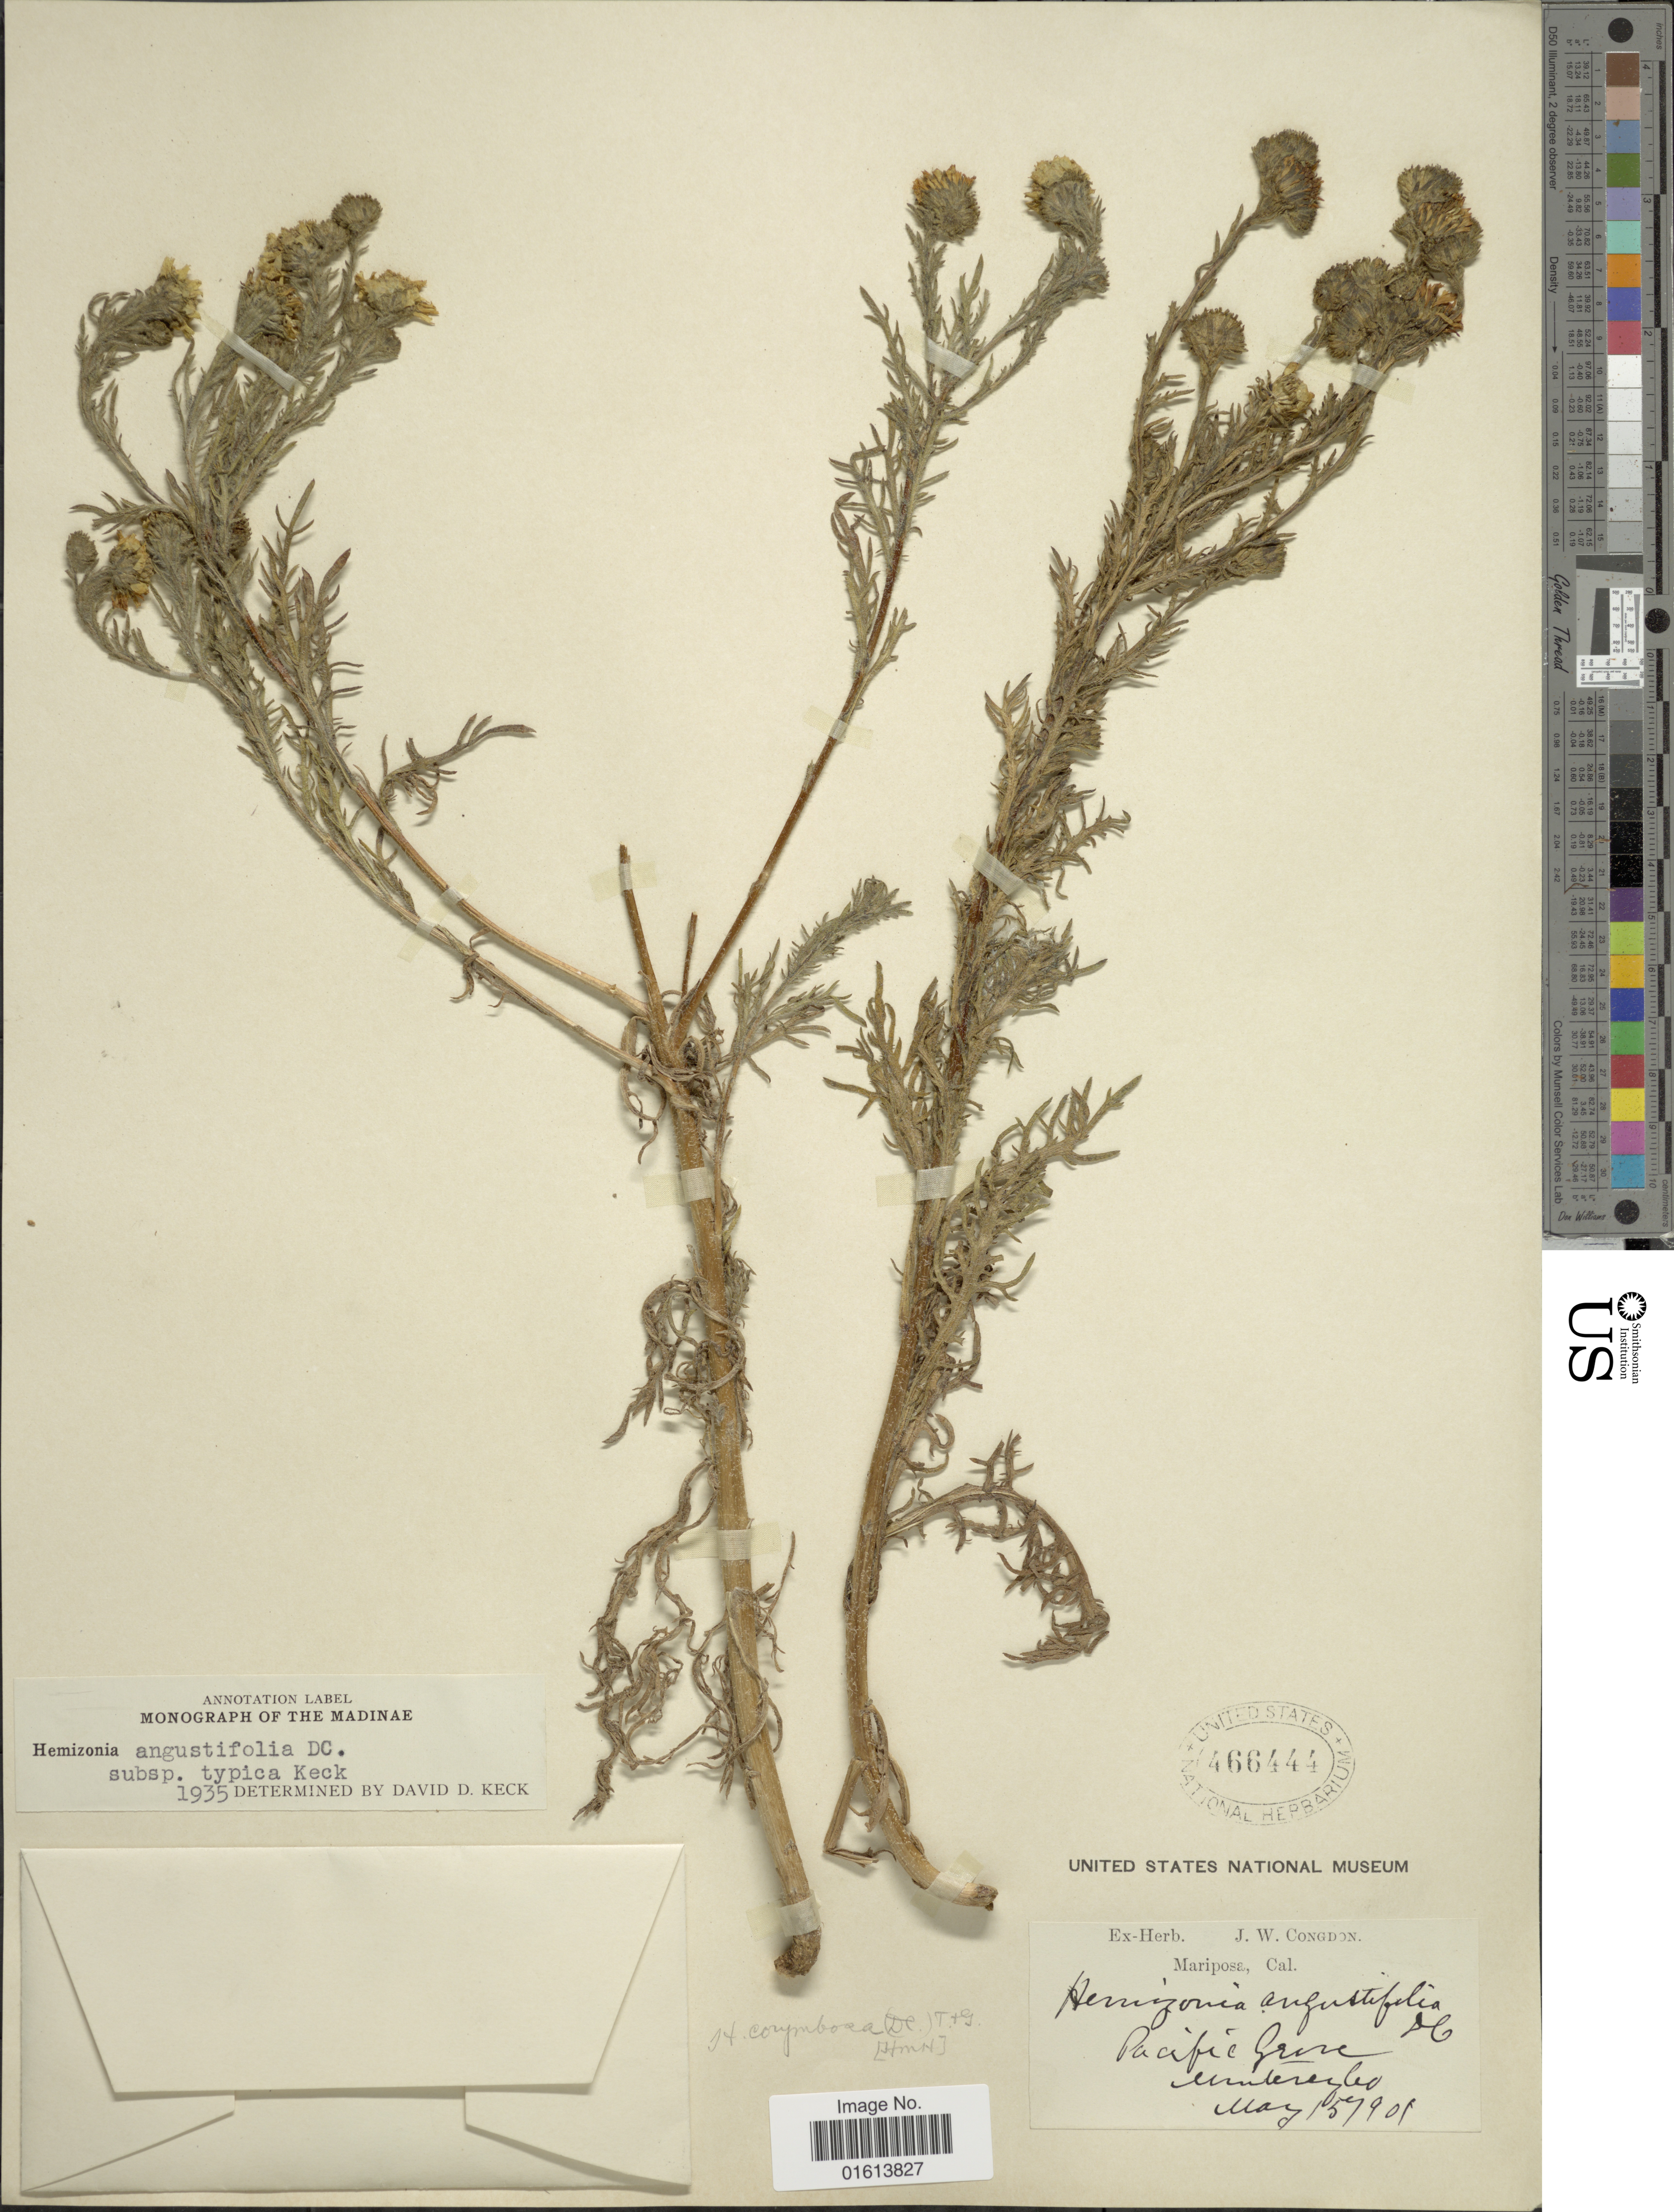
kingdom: Plantae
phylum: Tracheophyta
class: Magnoliopsida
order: Asterales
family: Asteraceae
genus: Deinandra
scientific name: Deinandra corymbosa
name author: (DC.) B.G. Baldwin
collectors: J. W. Congdon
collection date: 1901-05-15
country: United States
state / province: California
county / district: Monterey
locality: Pacific Grove. Monterey Co.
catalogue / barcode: US 4666444